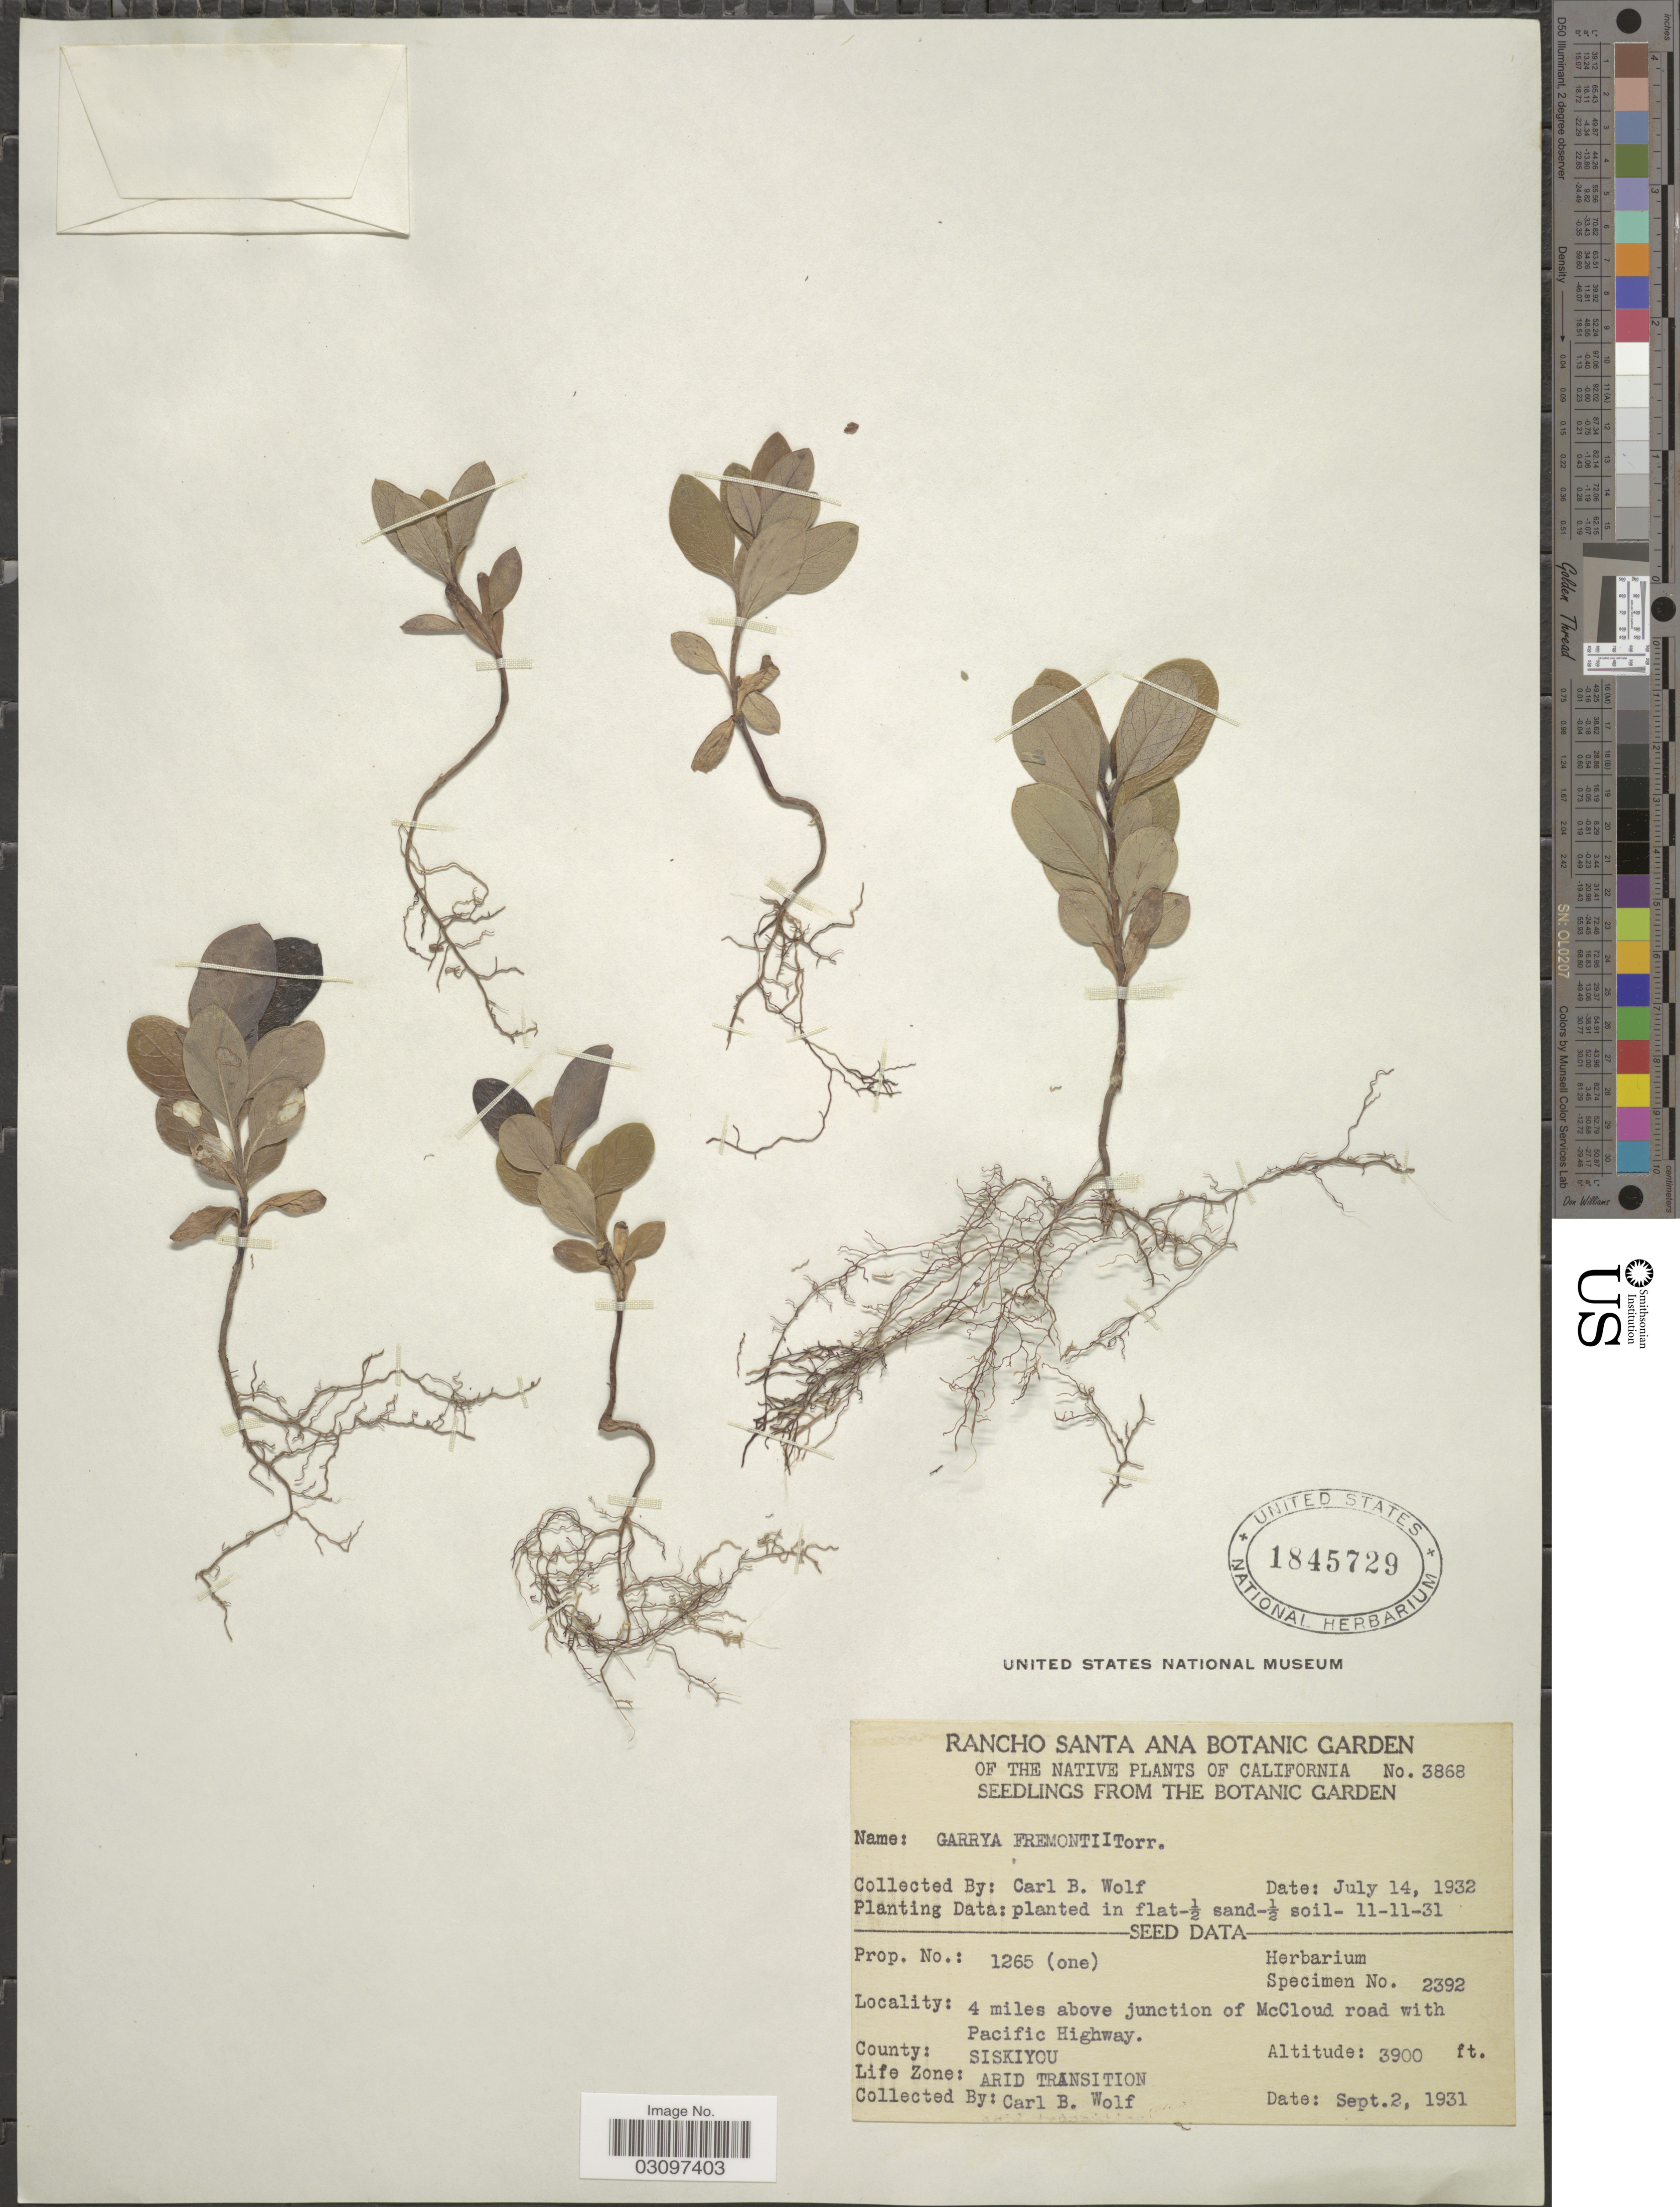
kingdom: Plantae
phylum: Tracheophyta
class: Magnoliopsida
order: Garryales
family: Garryaceae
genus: Garrya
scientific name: Garrya fremontii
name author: Torr.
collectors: C. B. Wolf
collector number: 3868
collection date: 1932-07-14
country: United States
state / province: California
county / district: Orange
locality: Rancho Santa Ana Botanic Garden.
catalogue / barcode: US 1845729